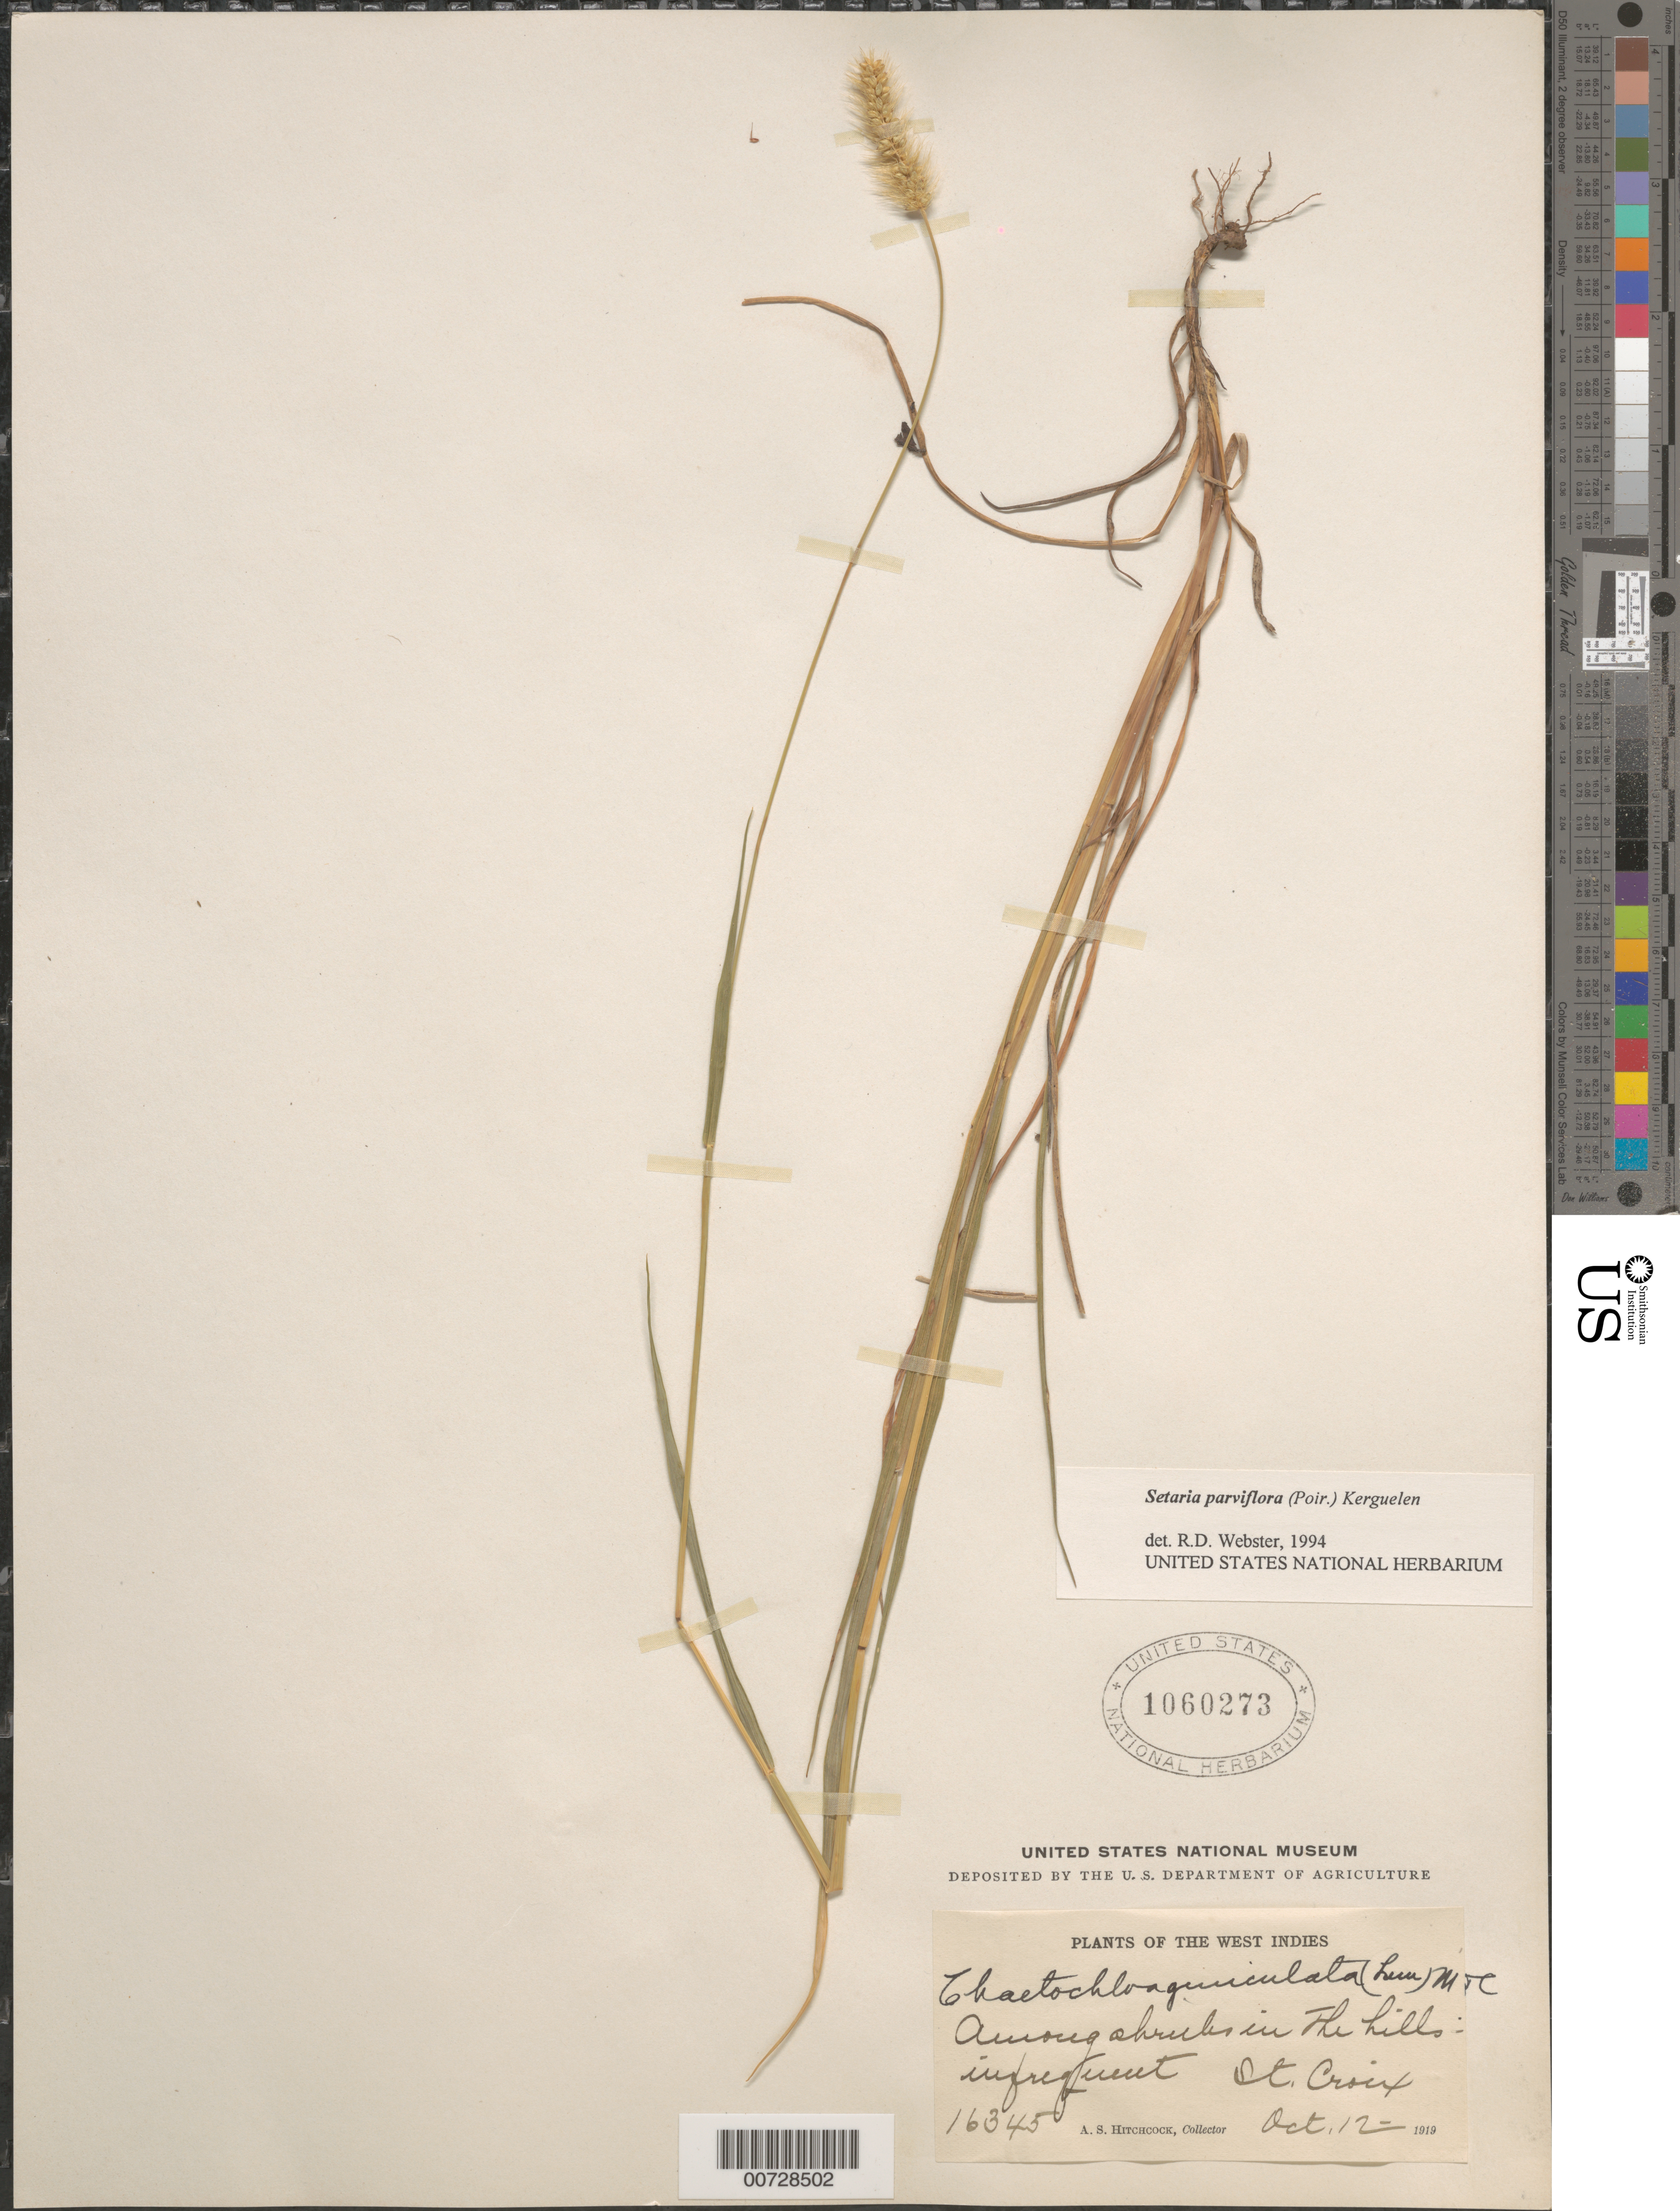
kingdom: Plantae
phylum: Tracheophyta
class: Liliopsida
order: Poales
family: Poaceae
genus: Setaria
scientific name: Setaria parviflora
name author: (Poir.) Kerguélen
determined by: Webster, Robert D.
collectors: A. S. Hitchcock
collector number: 16345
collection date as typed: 12 Oct 1919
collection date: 1919-10-12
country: U.S. Virgin Islands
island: St. Croix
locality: St. Croix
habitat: Among shrubs in the hills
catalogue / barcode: US 1060273